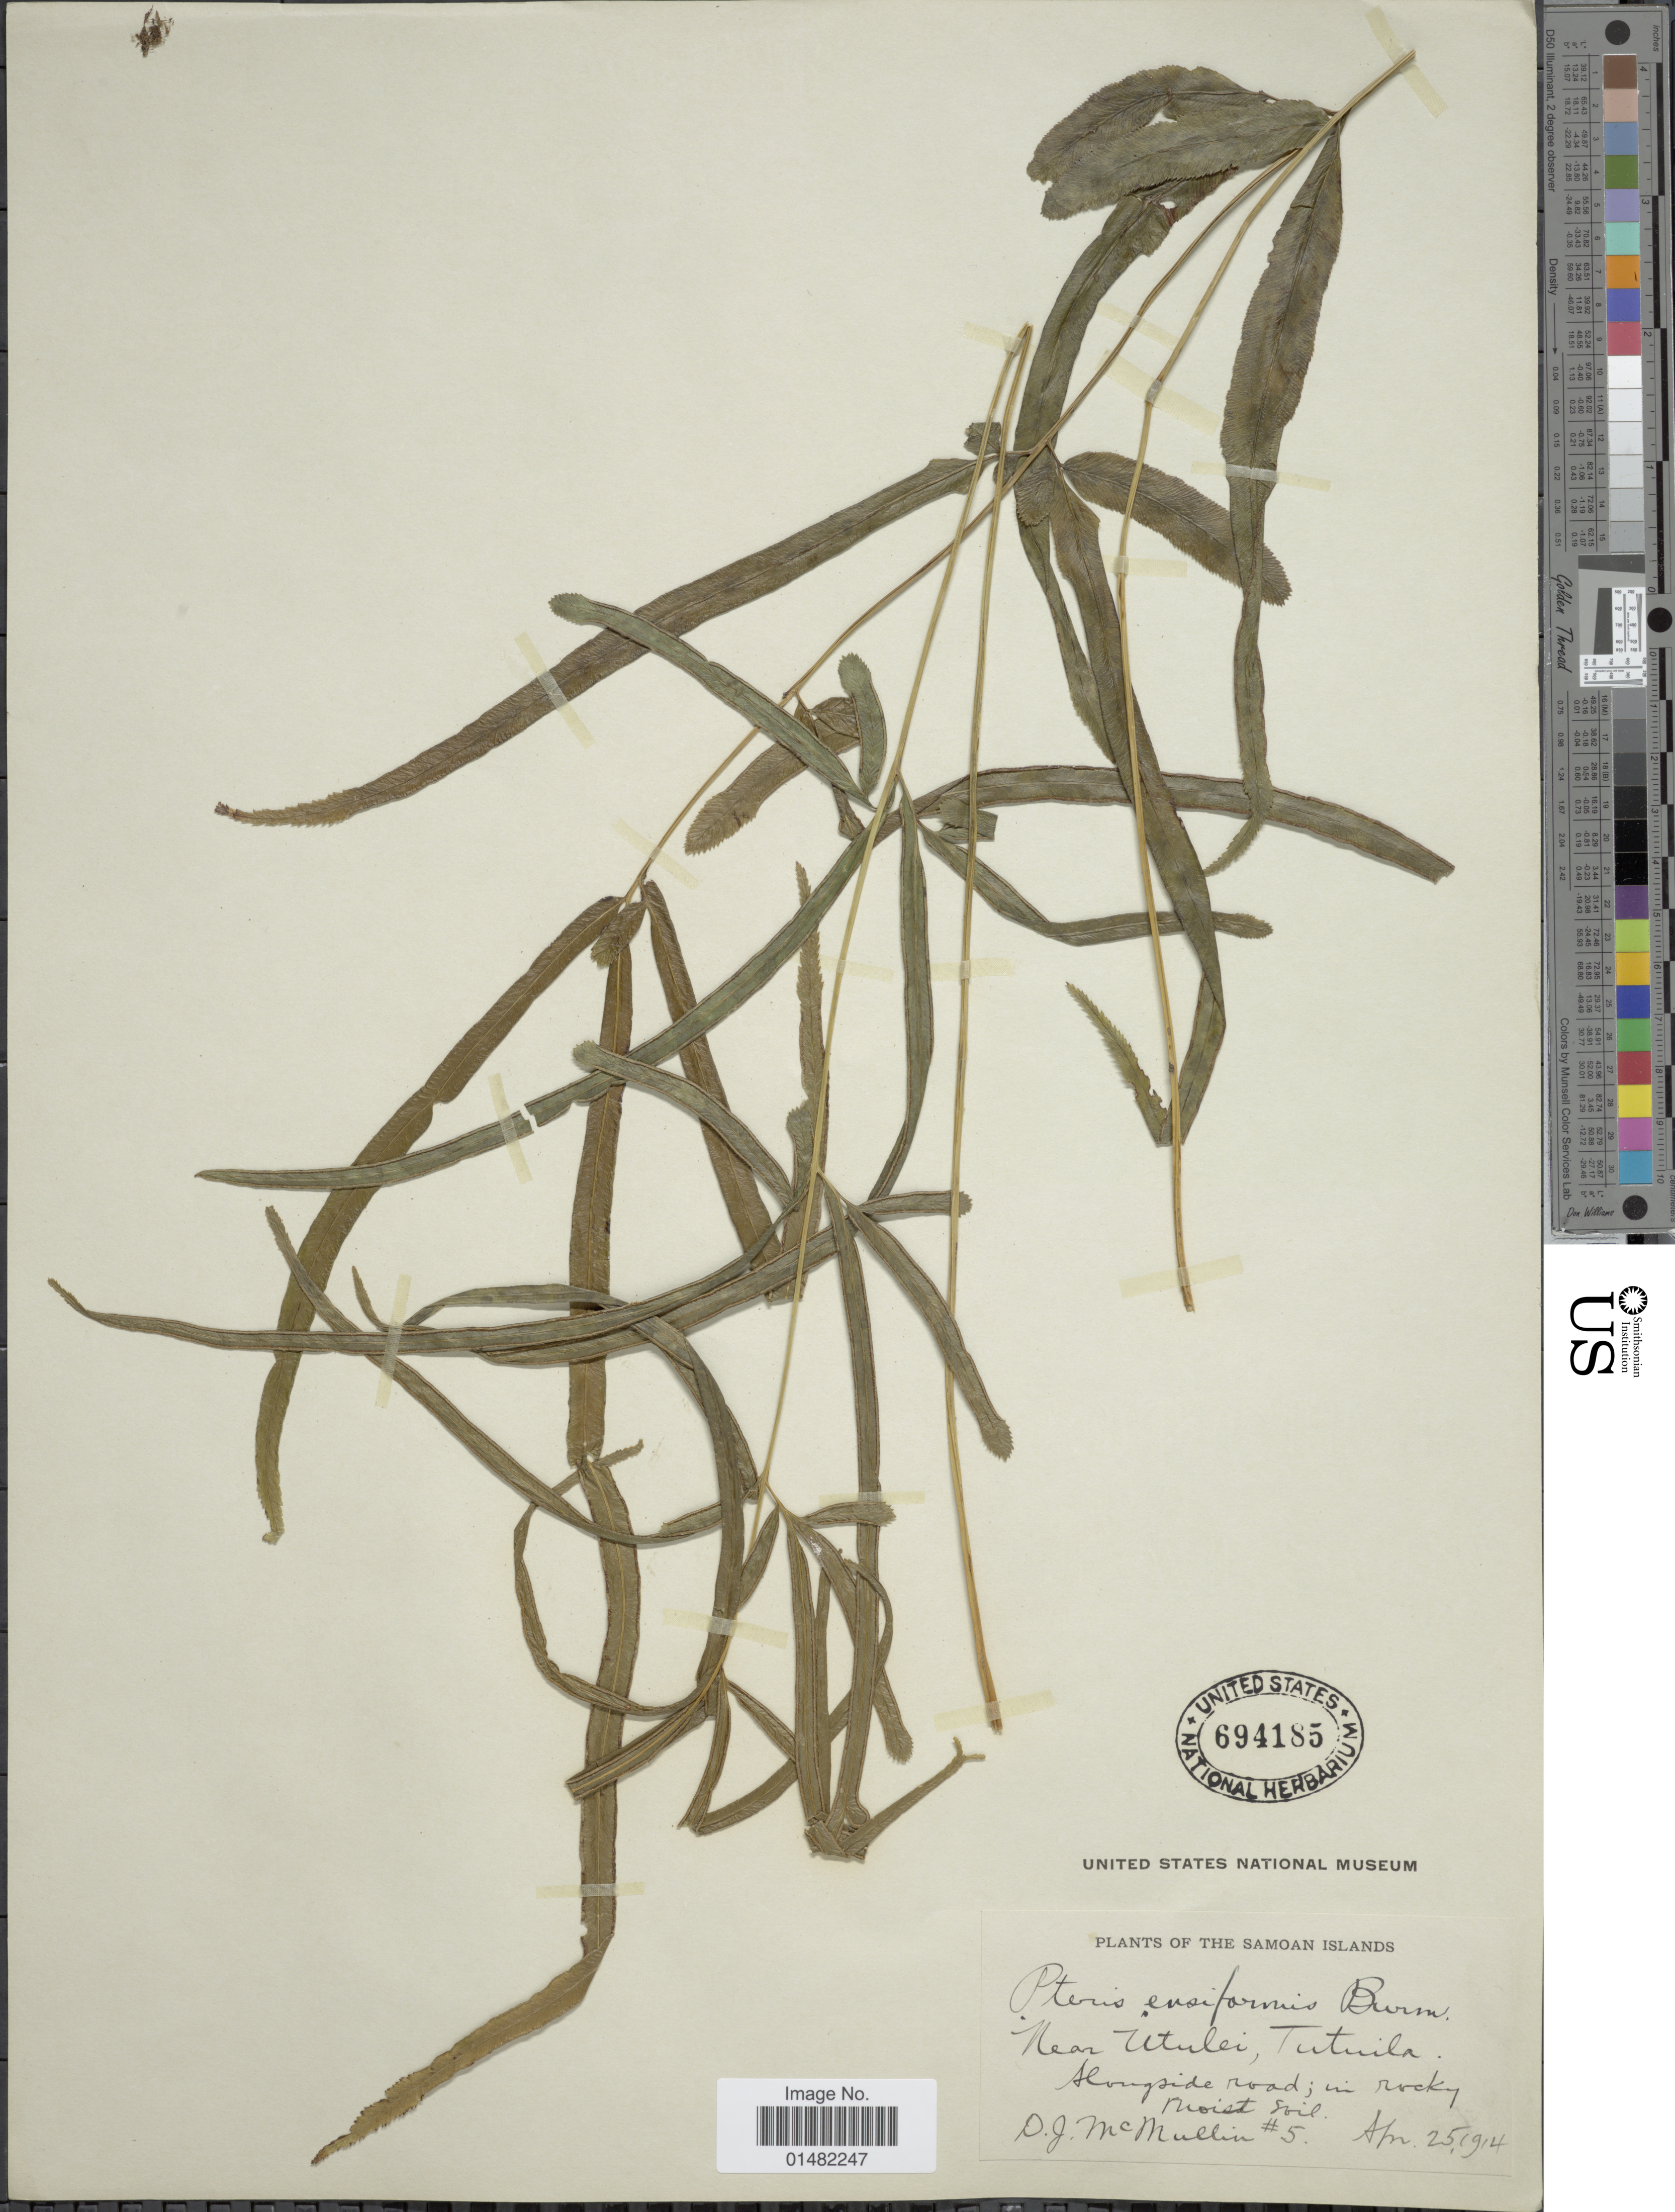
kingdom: Plantae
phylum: Tracheophyta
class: Polypodiopsida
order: Polypodiales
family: Pteridaceae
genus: Pteris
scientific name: Pteris ensiformis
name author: Burm. f.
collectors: D. McMullin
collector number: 5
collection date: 1914-04-25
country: American Samoa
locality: Neaer Utulei, Tutuila. Along side road; in rocky moist soil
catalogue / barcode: US 694185